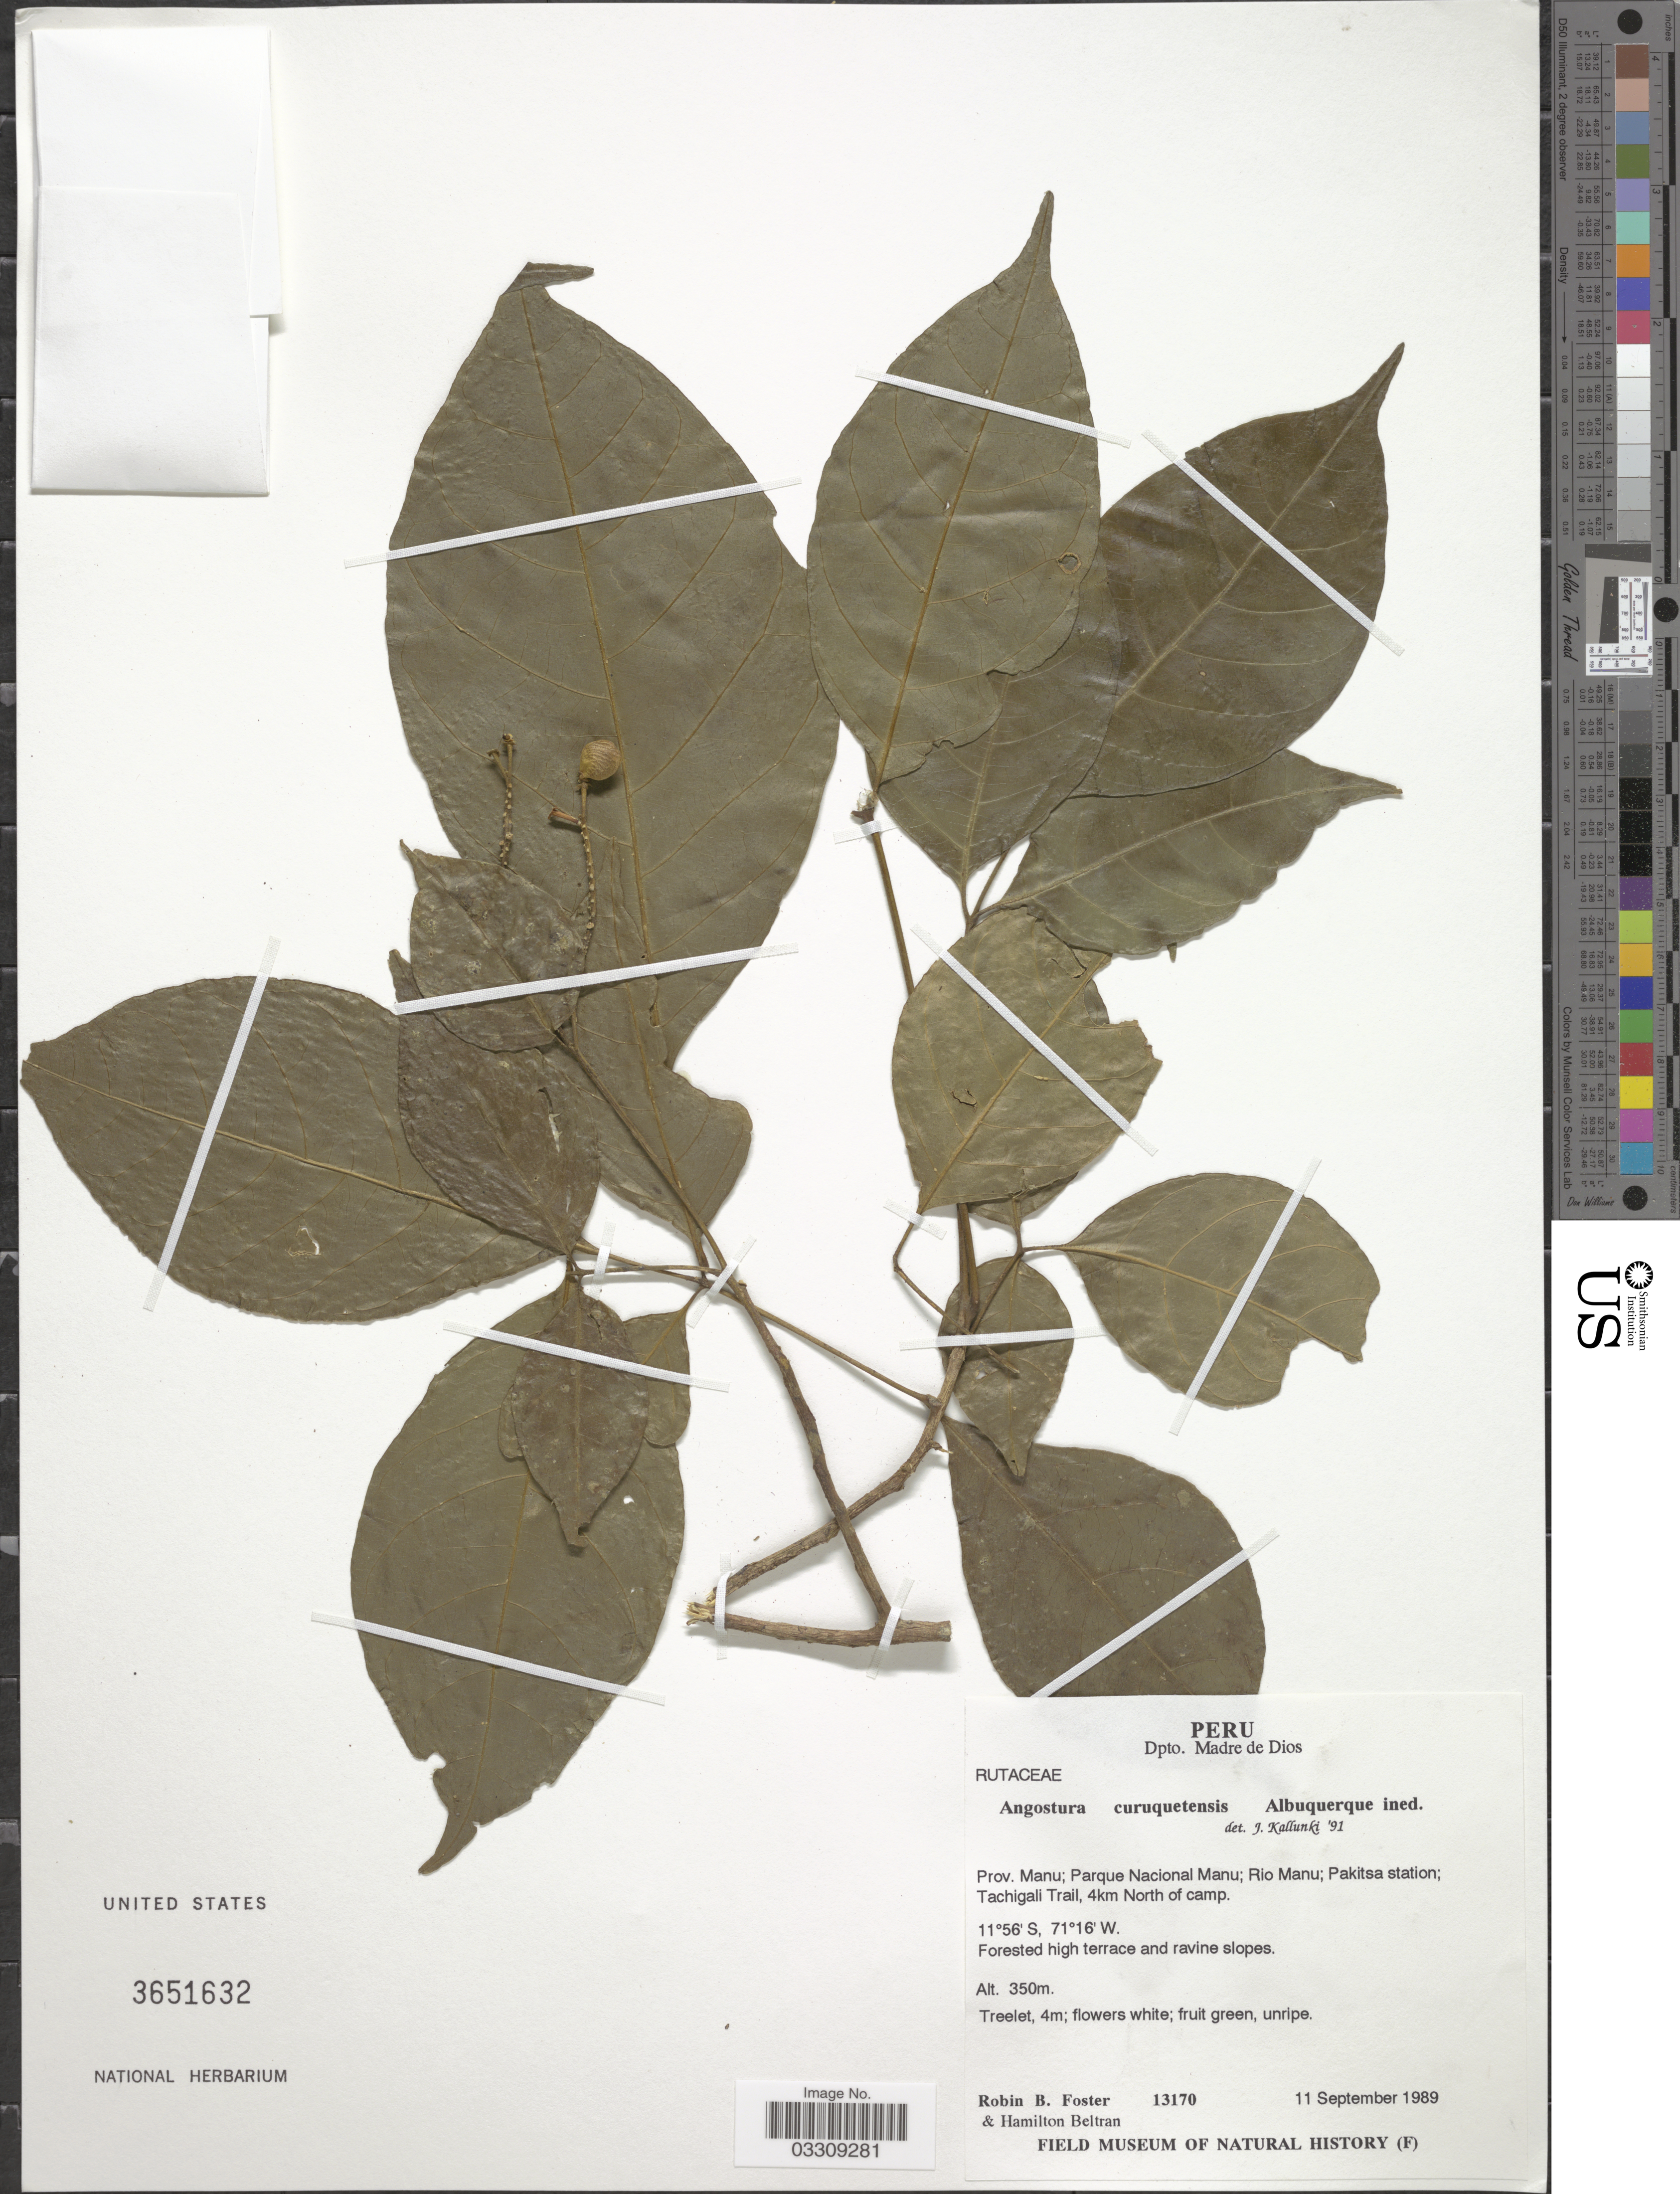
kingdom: Plantae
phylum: Tracheophyta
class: Magnoliopsida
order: Sapindales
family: Rutaceae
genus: Angostura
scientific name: Angostura curuquetensis Albuq. ined.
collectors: R. B. Foster & H. Beltran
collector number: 13170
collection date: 1989-09-11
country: Peru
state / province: Madre de Dios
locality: Dpto. Madre de Dios. Prov. Manu; Parque Nacional Manu; Rio Manu; Pakitsa station; Tachigali Trail, 4km North of camp.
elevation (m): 350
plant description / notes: Genus nov. Under study by J. Kallunki (NY).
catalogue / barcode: US 3651632